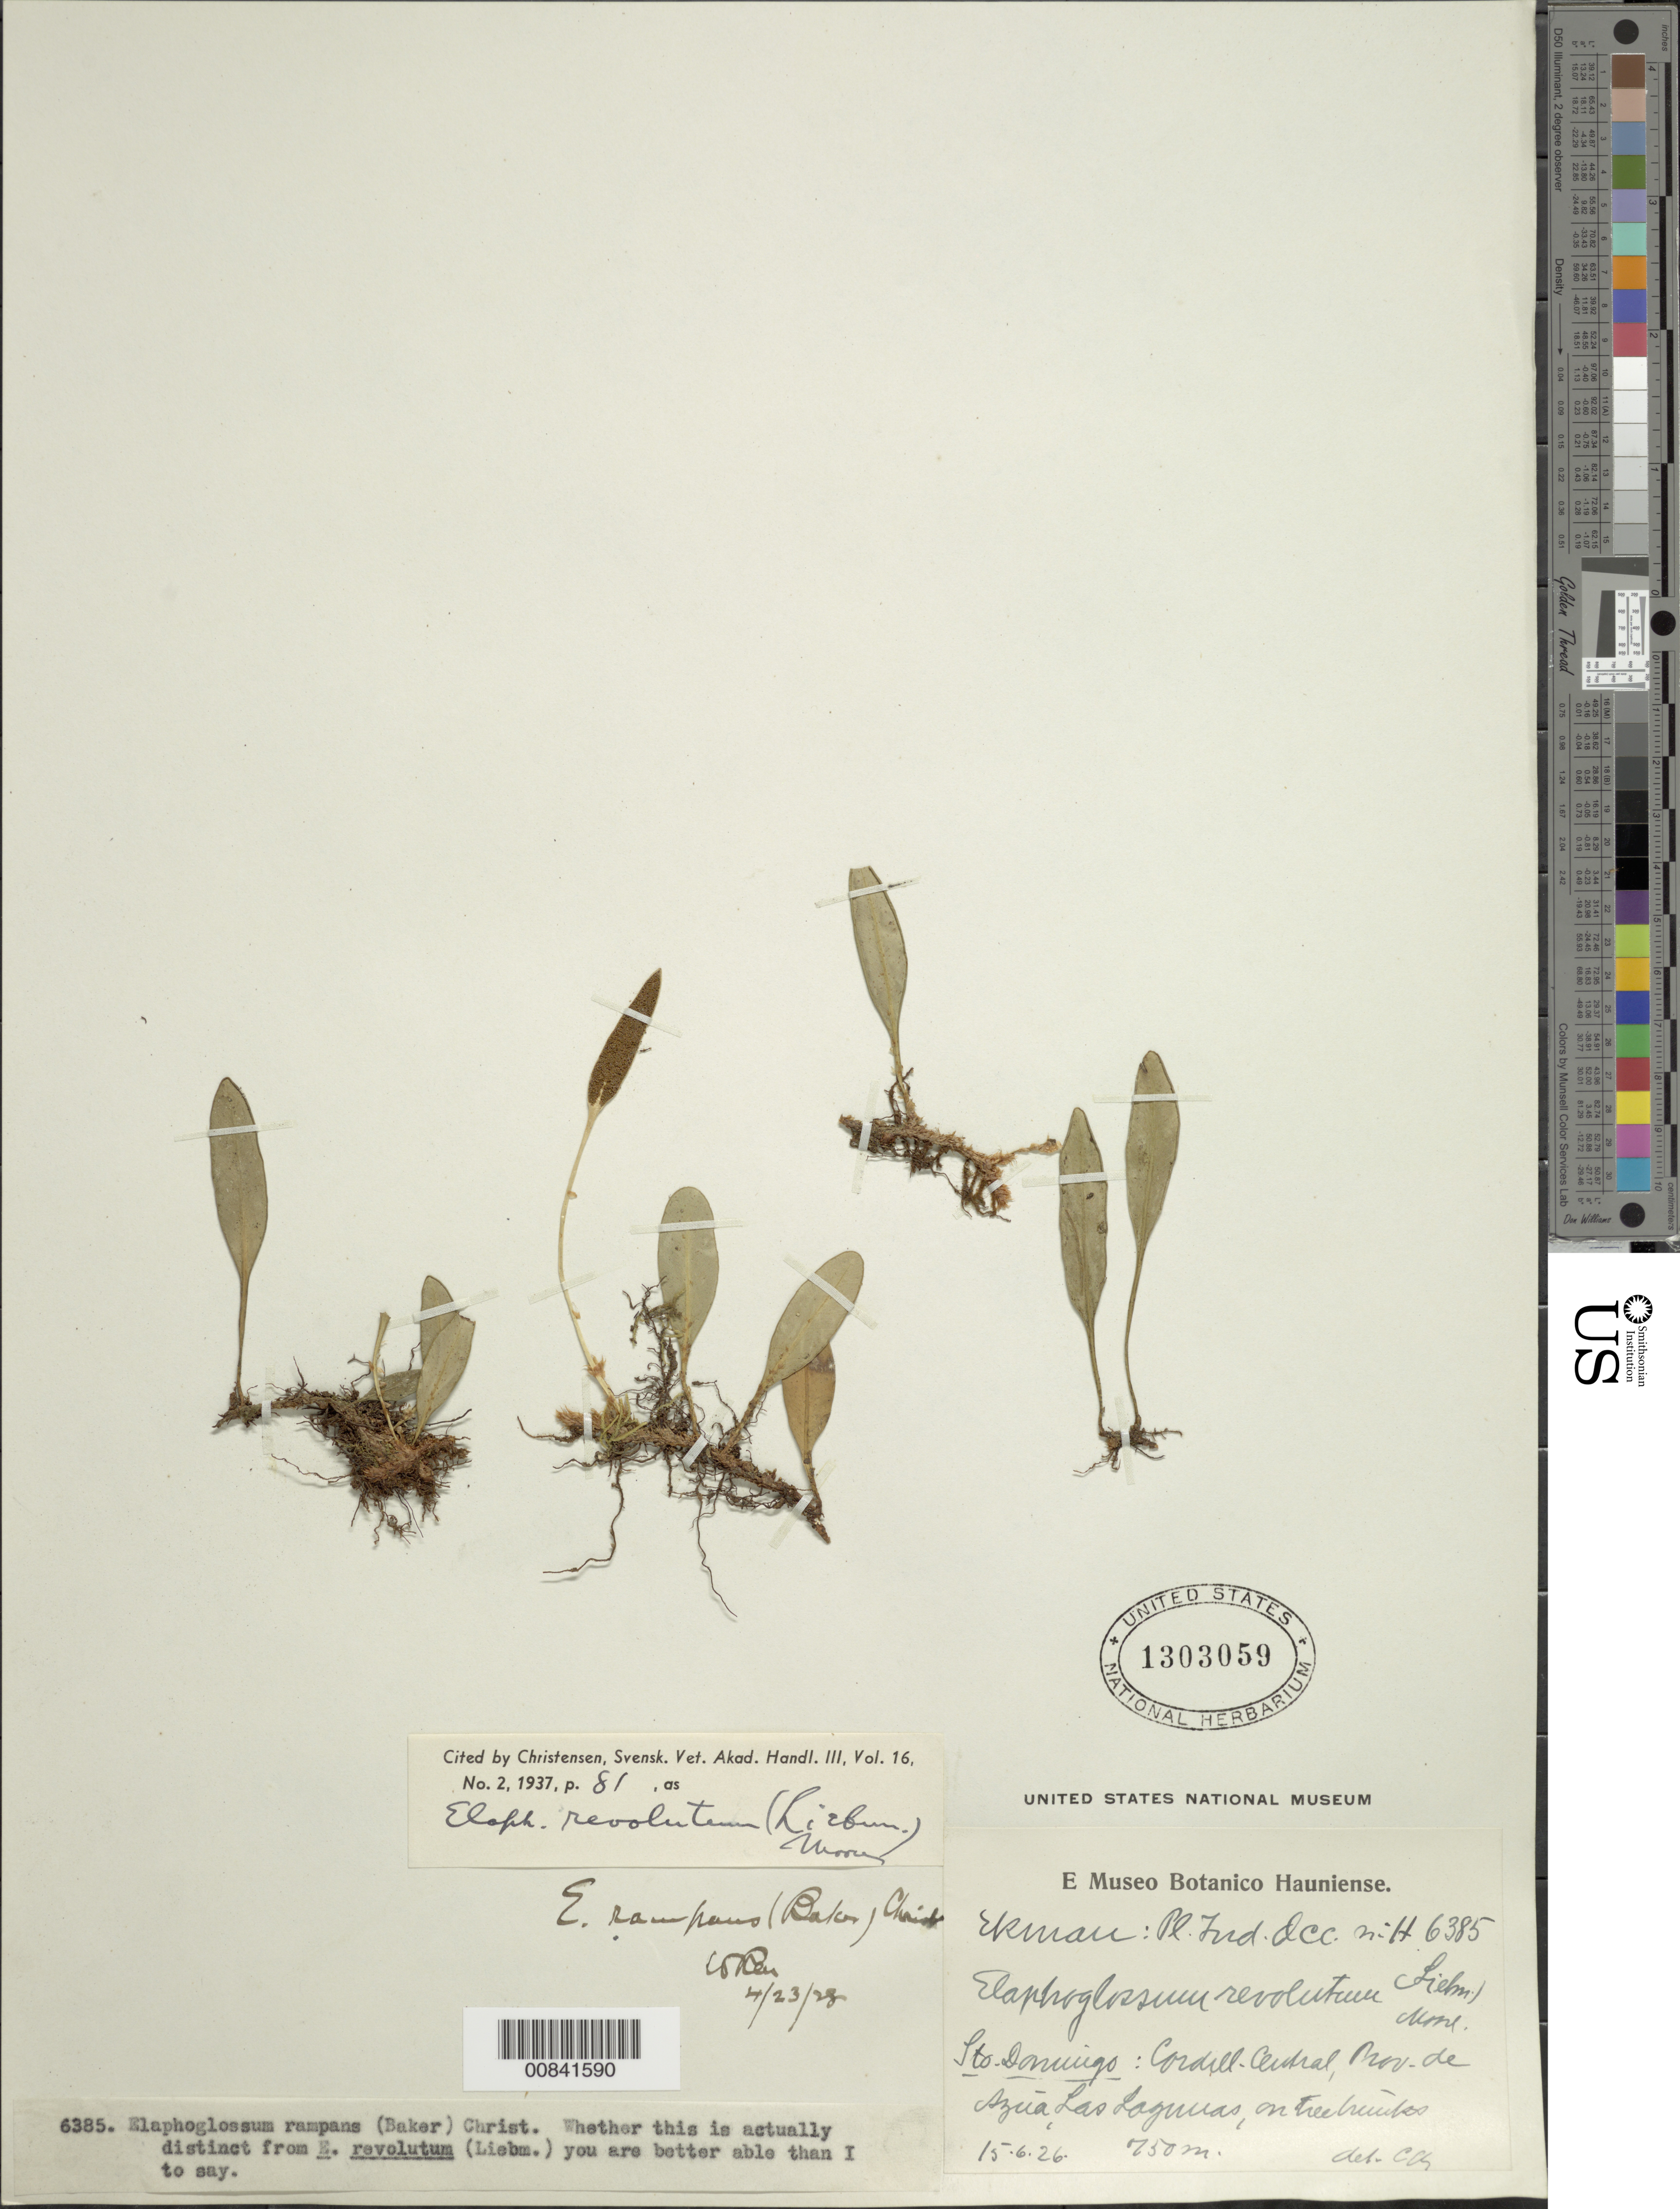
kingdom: Plantae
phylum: Tracheophyta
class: Polypodiopsida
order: Polypodiales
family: Dryopteridaceae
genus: Elaphoglossum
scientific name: Elaphoglossum revolutum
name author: (Liebm.) T. Moore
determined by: Christensen, E.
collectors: E. L. Ekman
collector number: H 6385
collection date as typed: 15 Jun 1926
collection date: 1926-06-15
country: Dominican Republic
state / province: Azua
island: Hispaniola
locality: Cordillera Central, Las Lagunas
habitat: Tree trunks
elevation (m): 750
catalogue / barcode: US 1303059